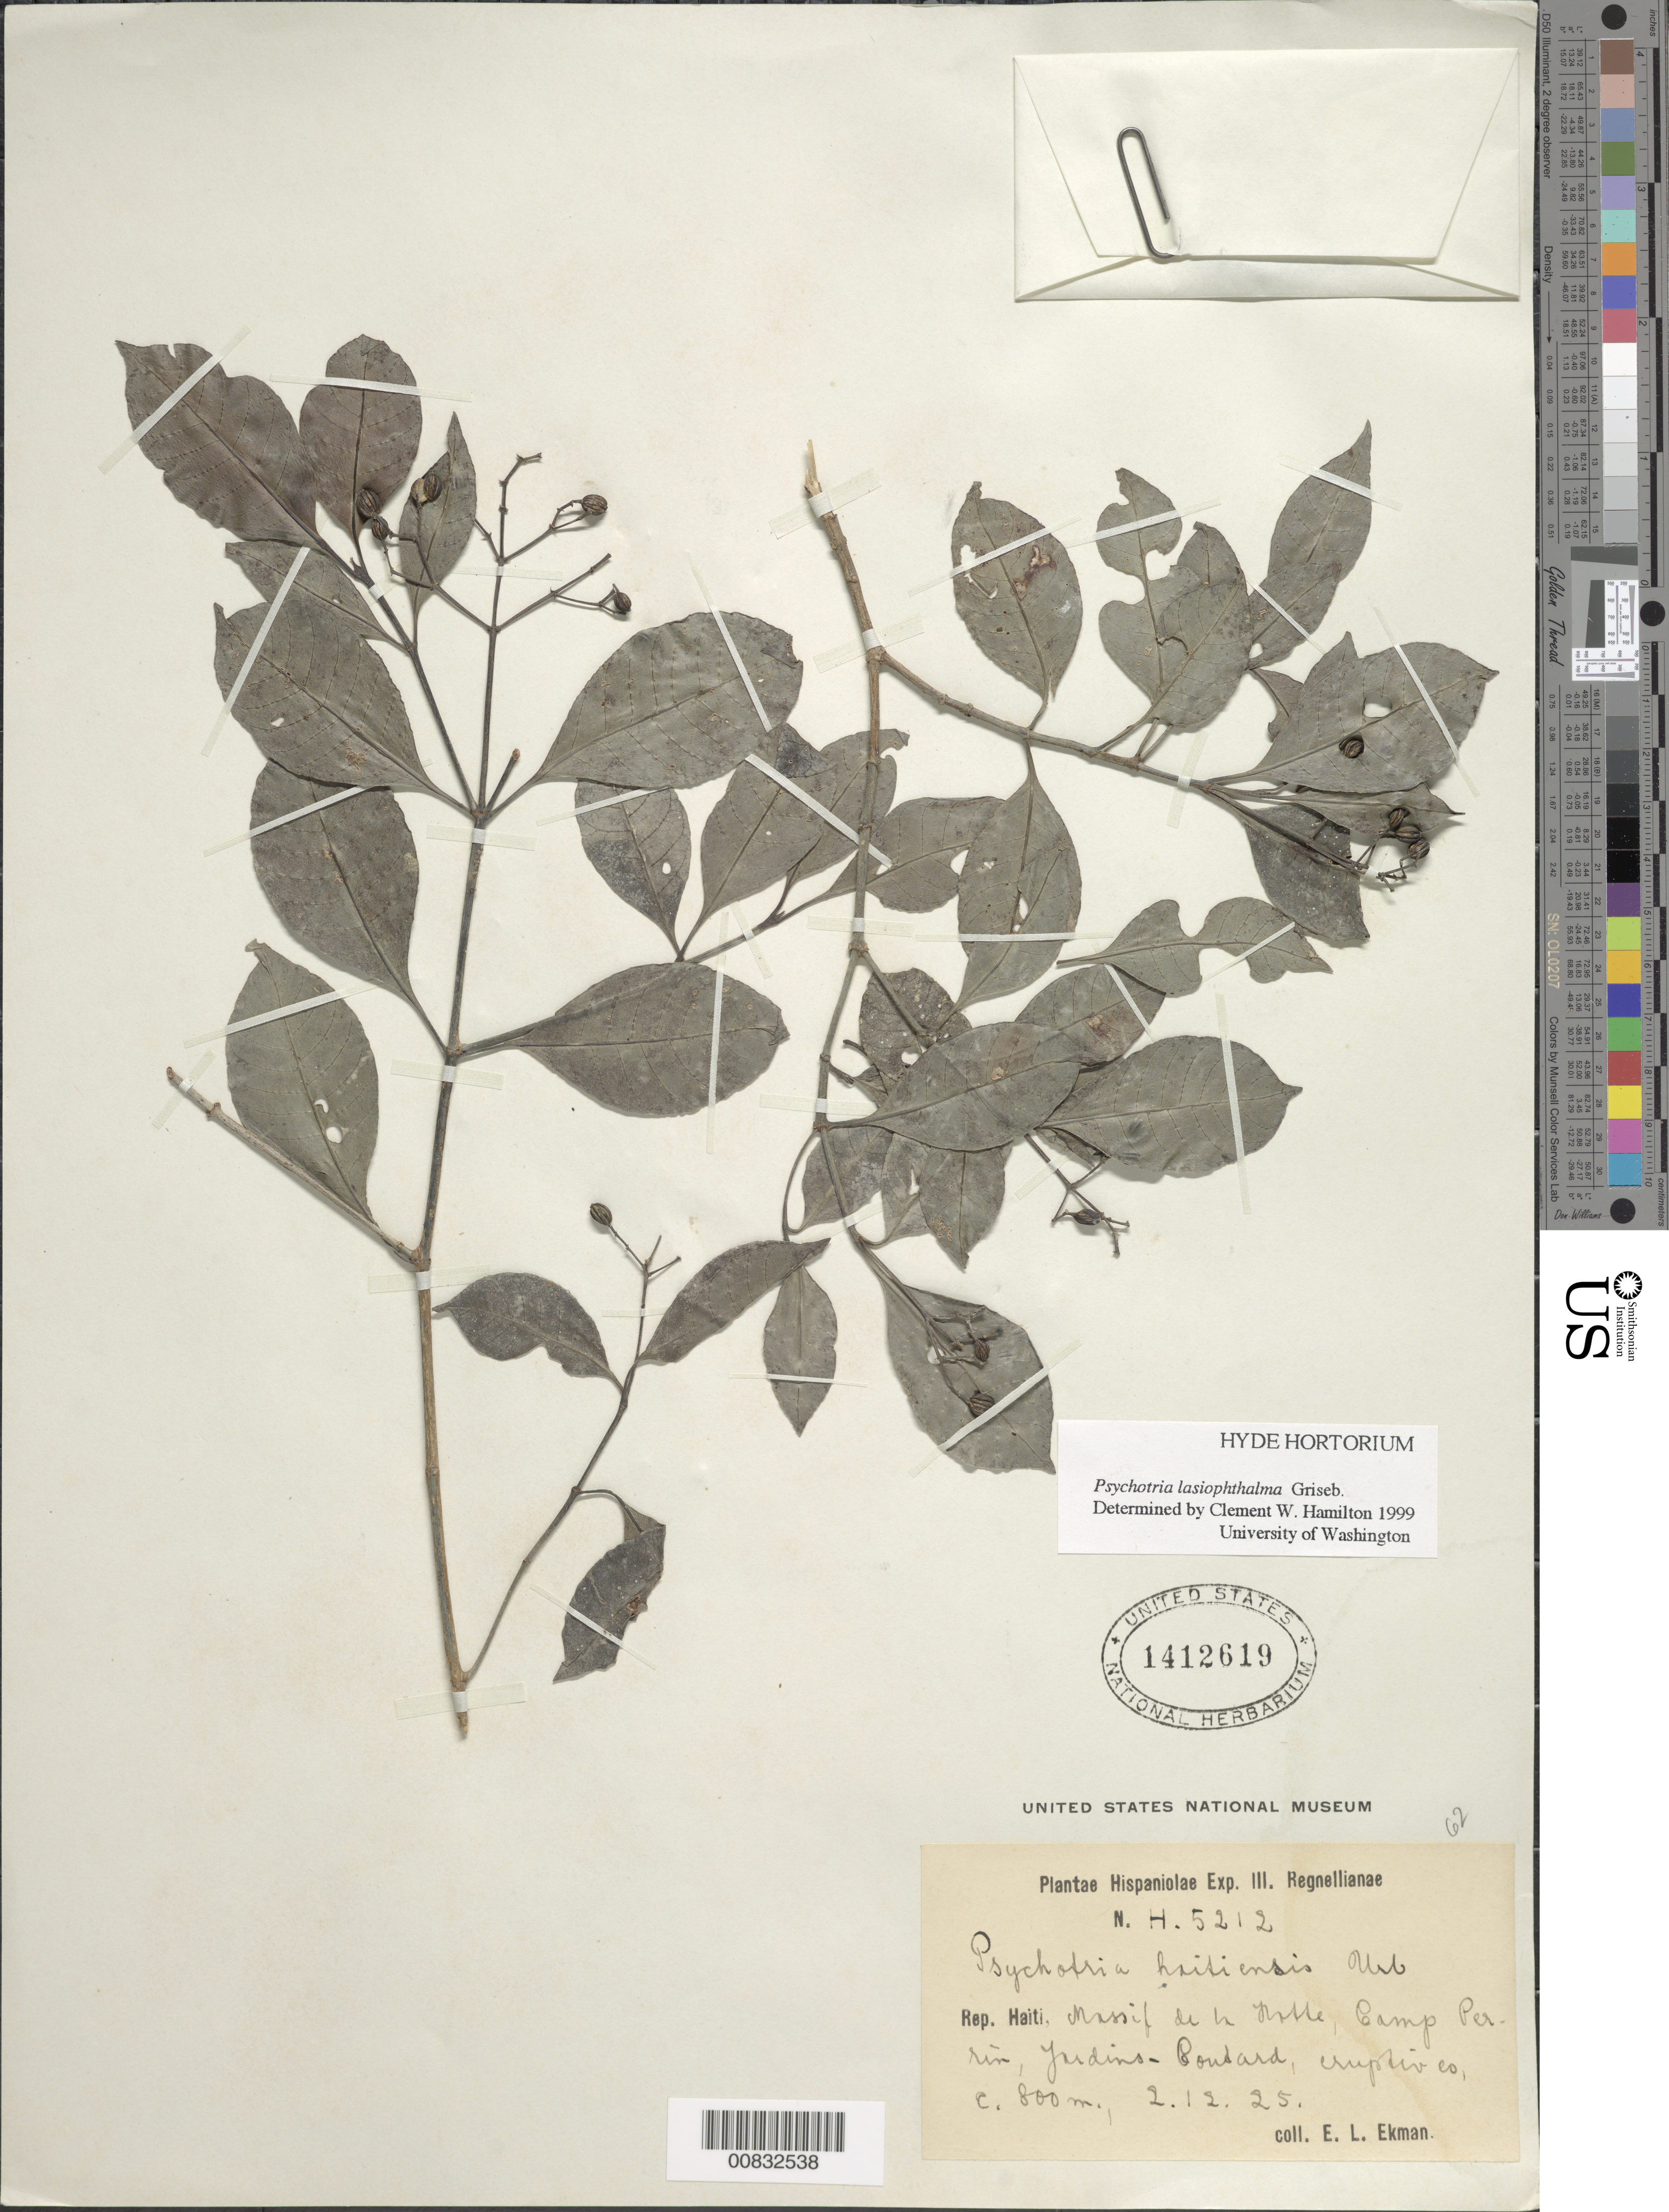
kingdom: Plantae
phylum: Tracheophyta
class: Magnoliopsida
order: Gentianales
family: Rubiaceae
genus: Psychotria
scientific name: Psychotria lasiophthalma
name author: Griseb.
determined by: Hamilton, C. W.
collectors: E. L. Ekman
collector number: H 5212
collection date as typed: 02 Dec 1925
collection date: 1925-12-02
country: Haiti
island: Hispaniola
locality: Massif de la Hotte, Camp Perrin, Jardins-Coutard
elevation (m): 800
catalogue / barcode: US 1412619